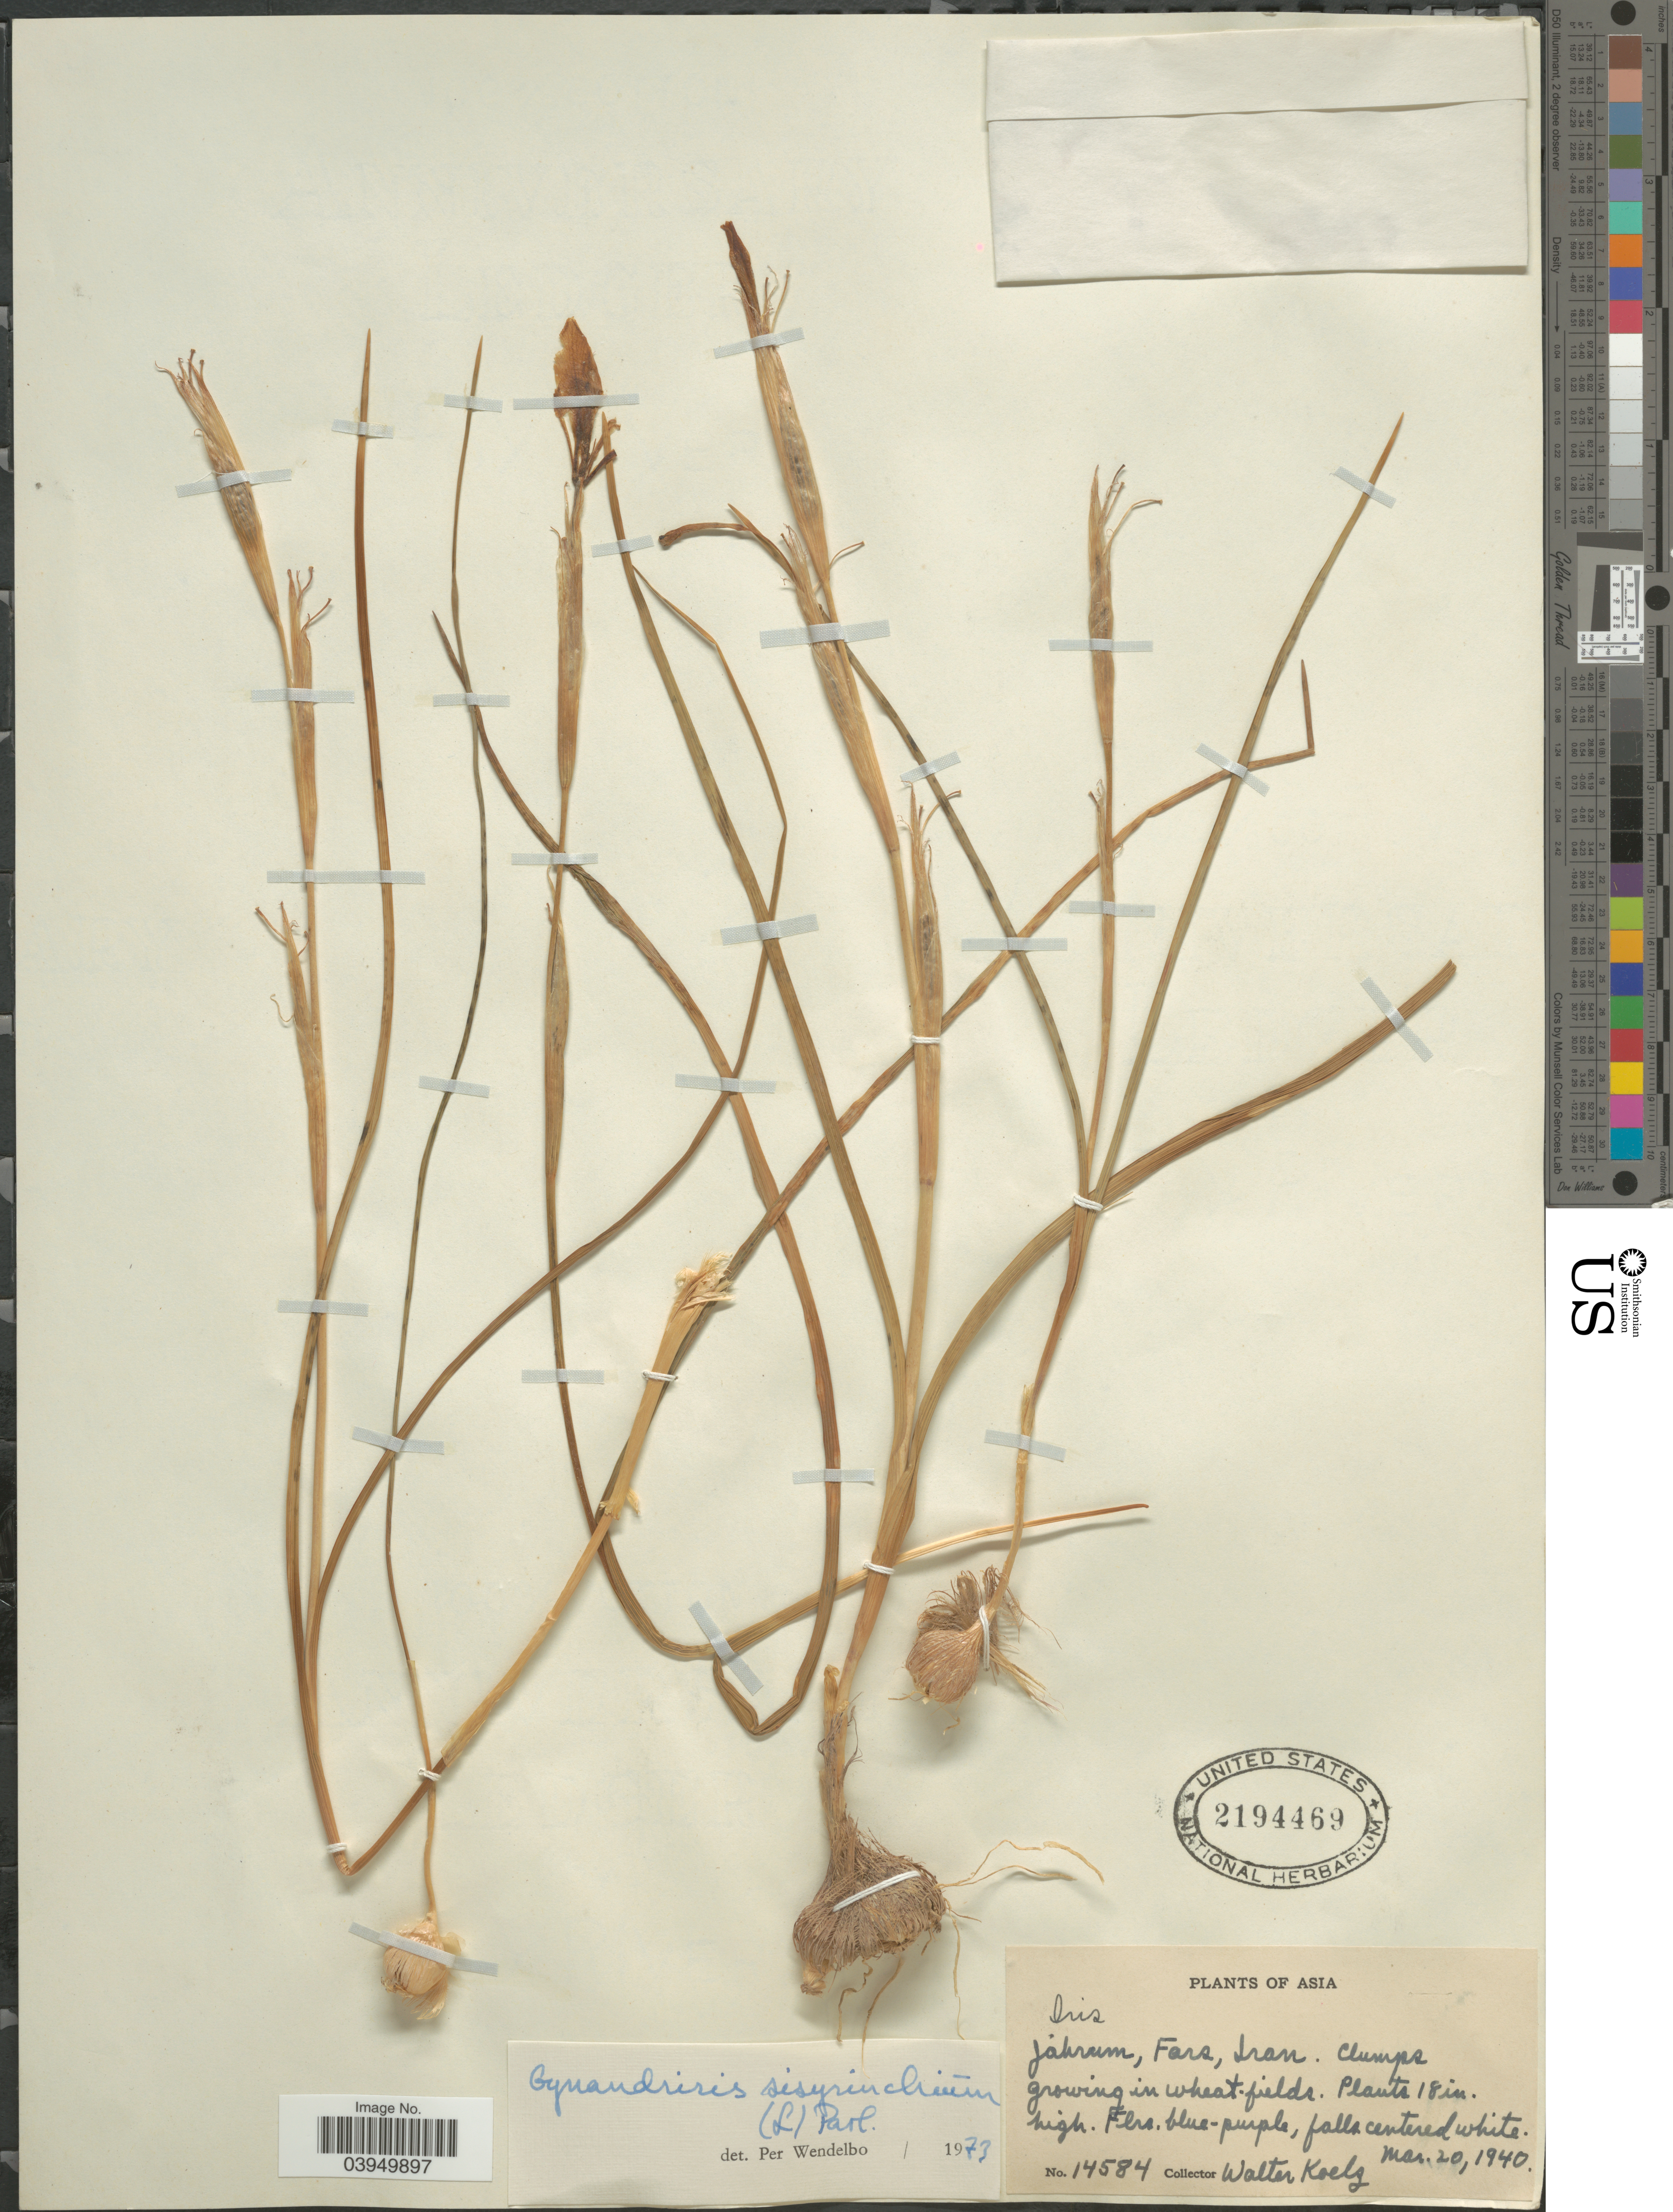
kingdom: Plantae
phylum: Tracheophyta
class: Liliopsida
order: Asparagales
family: Iridaceae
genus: Iris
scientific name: Iris sisyrinchium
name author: L.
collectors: W. N. Koelz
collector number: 14584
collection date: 1940-03-20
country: Iran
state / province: Fars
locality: Jahrum.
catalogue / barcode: US 2194469